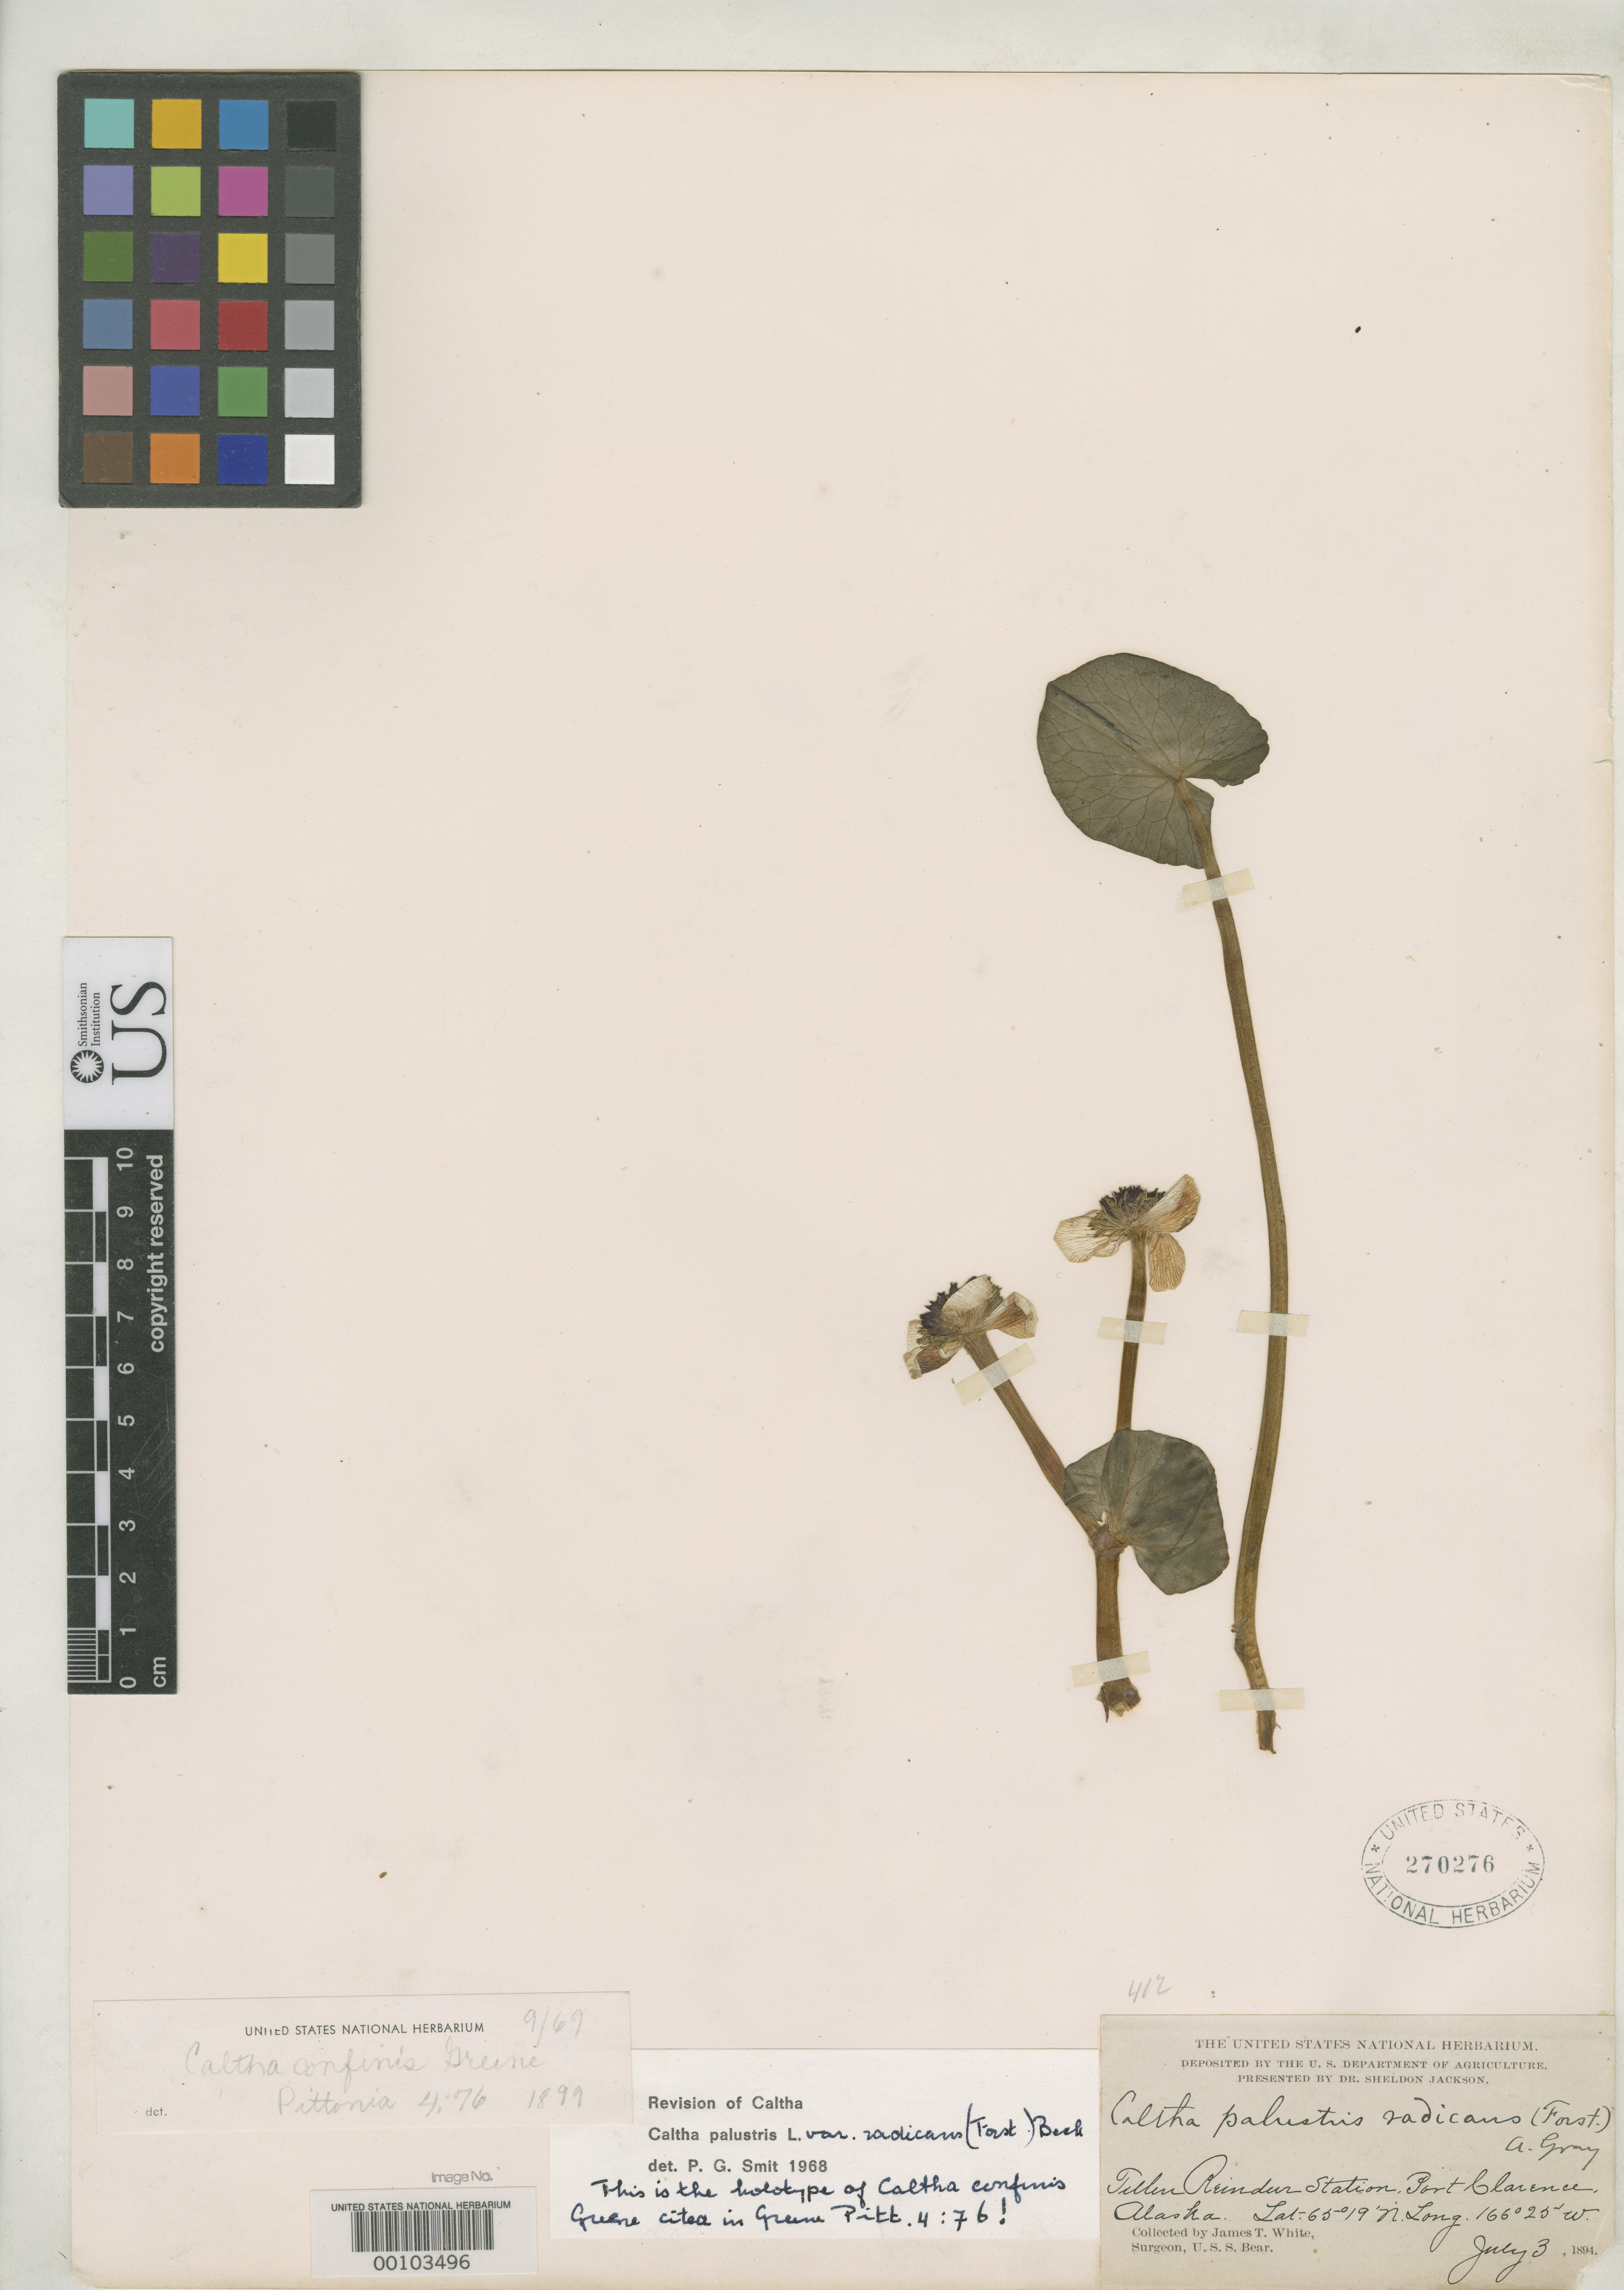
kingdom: Plantae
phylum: Tracheophyta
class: Magnoliopsida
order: Ranunculales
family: Ranunculaceae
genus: Caltha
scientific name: Caltha confinis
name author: Greene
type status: Holotype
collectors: J. T. White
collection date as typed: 03 Jul 1894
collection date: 1894-07-03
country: United States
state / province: Alaska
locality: Port Clarence, Tellen Reindeer Station.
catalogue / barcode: US 270276